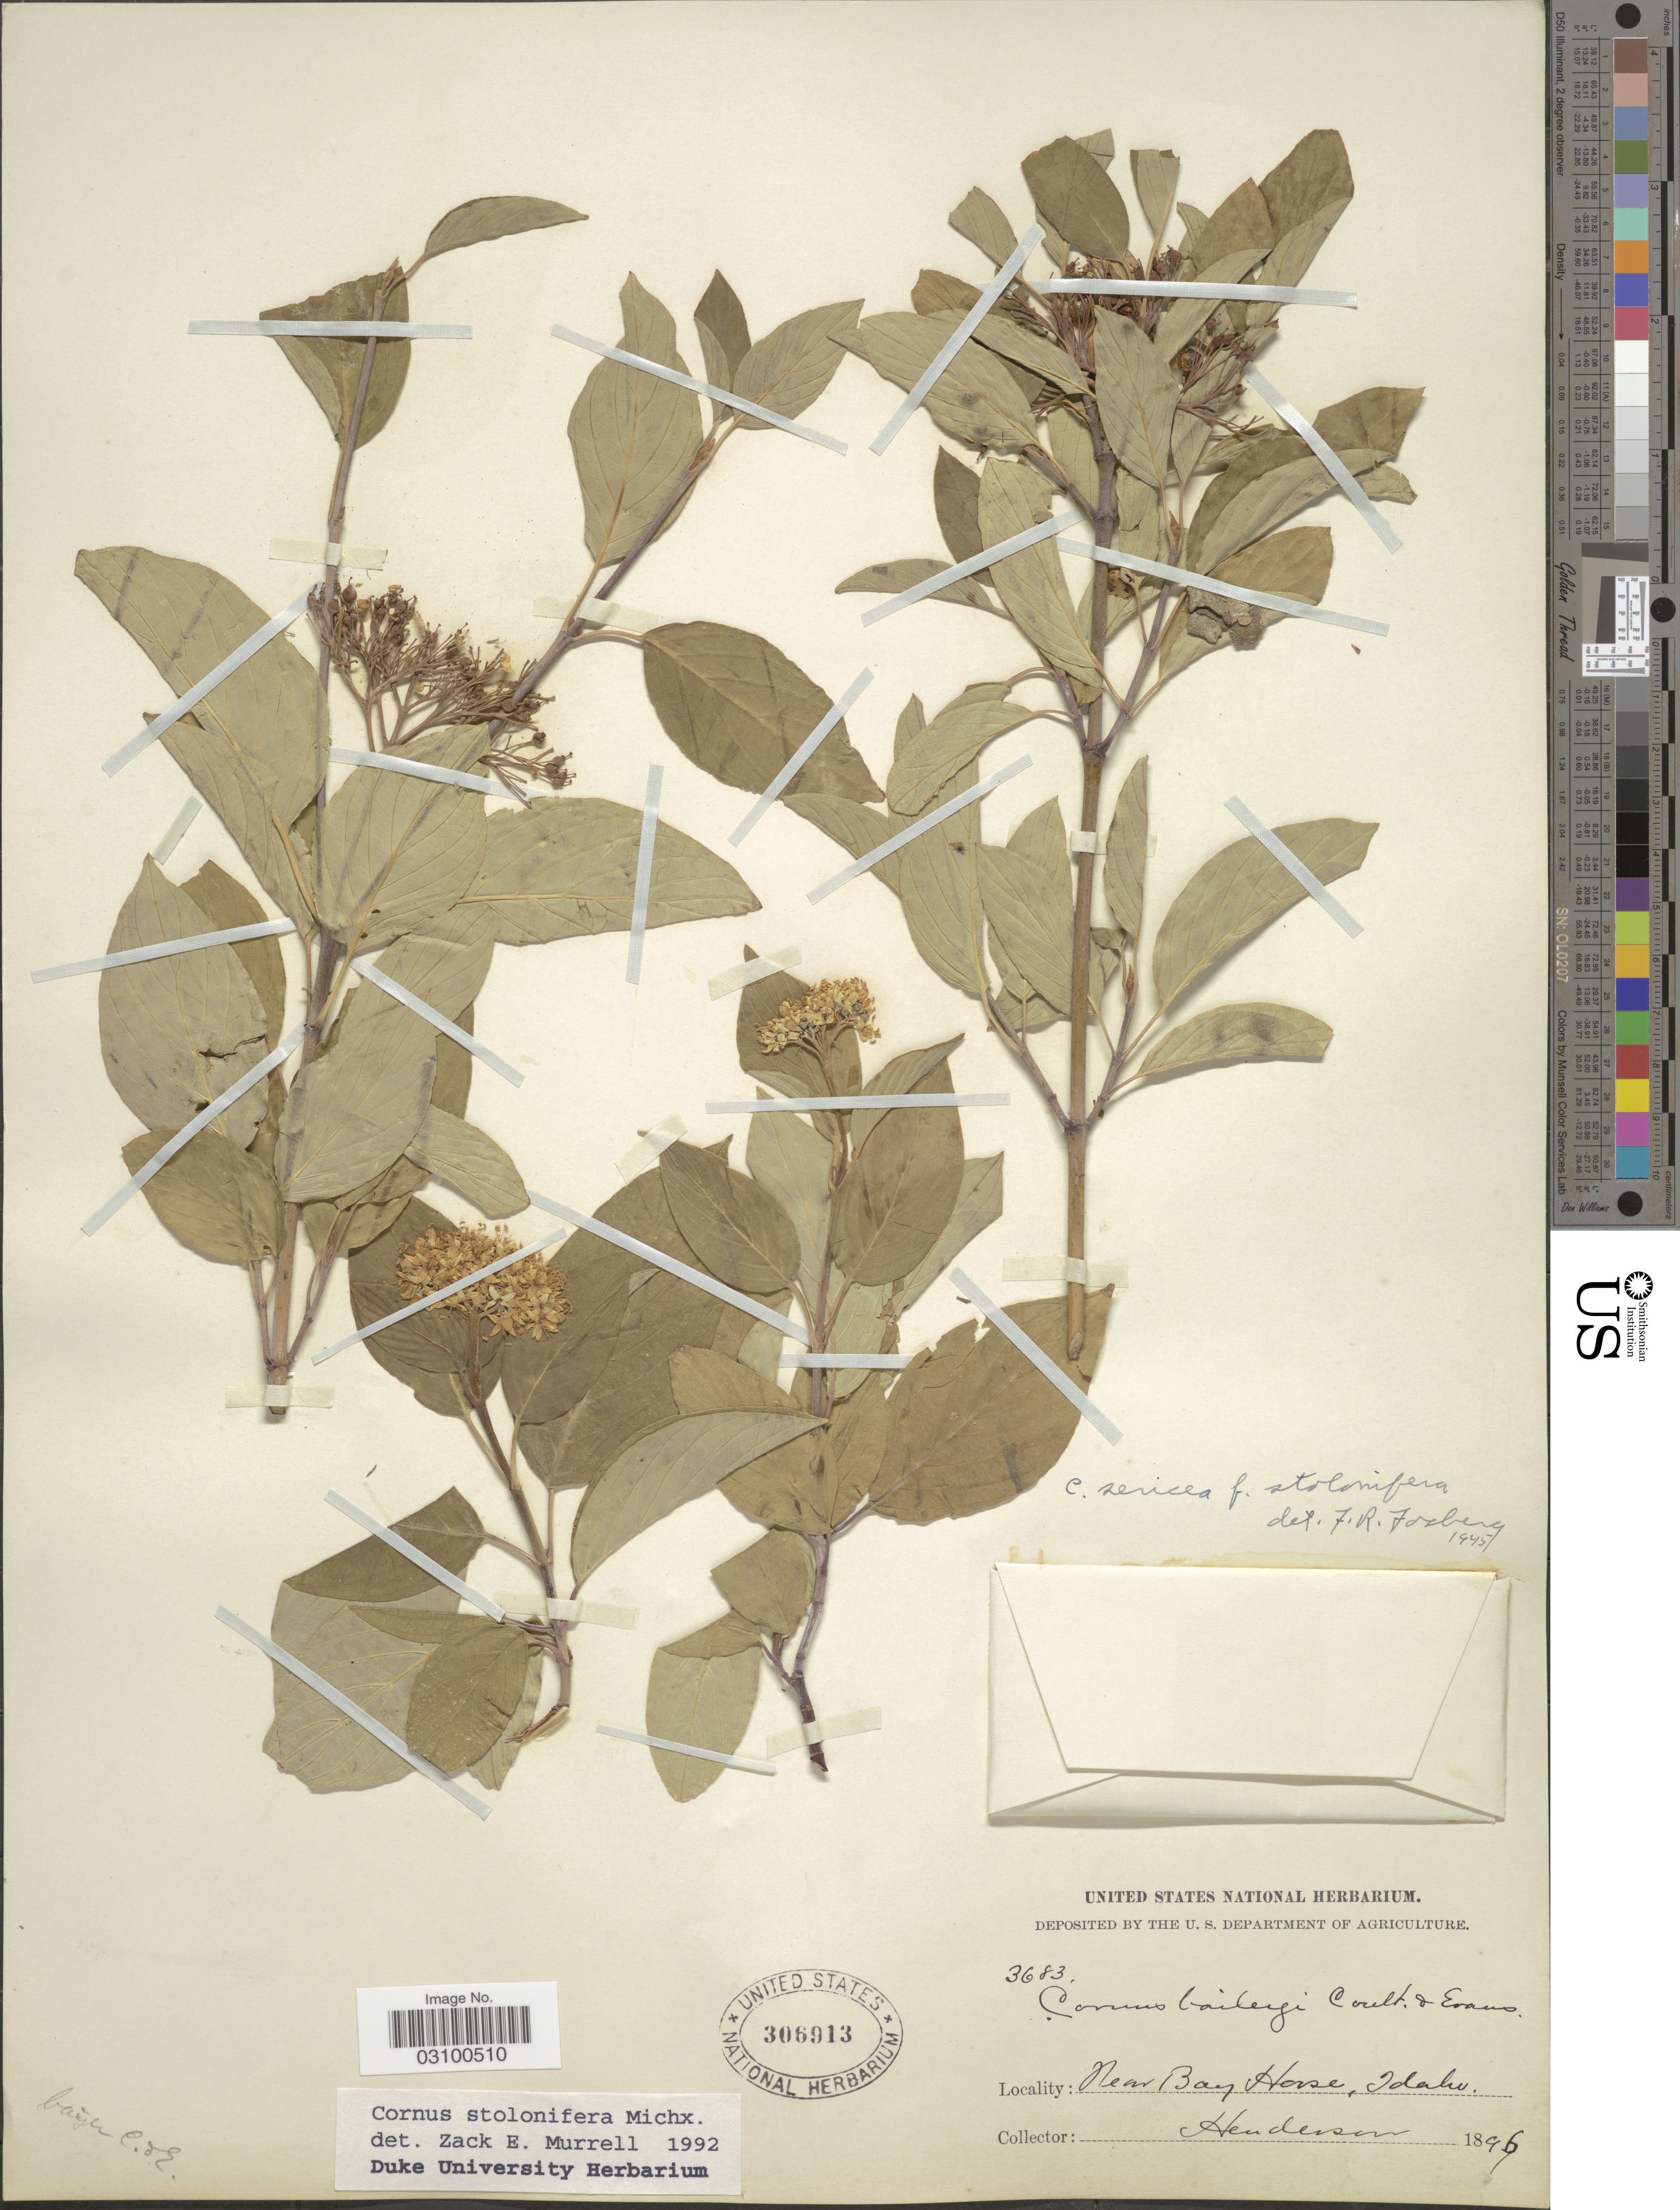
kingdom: Plantae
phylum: Tracheophyta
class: Magnoliopsida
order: Cornales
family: Cornaceae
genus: Cornus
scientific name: Cornus sericea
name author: L.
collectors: -. Henderson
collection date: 1896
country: United States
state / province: Idaho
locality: Near Bay Horse.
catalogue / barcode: US 306913